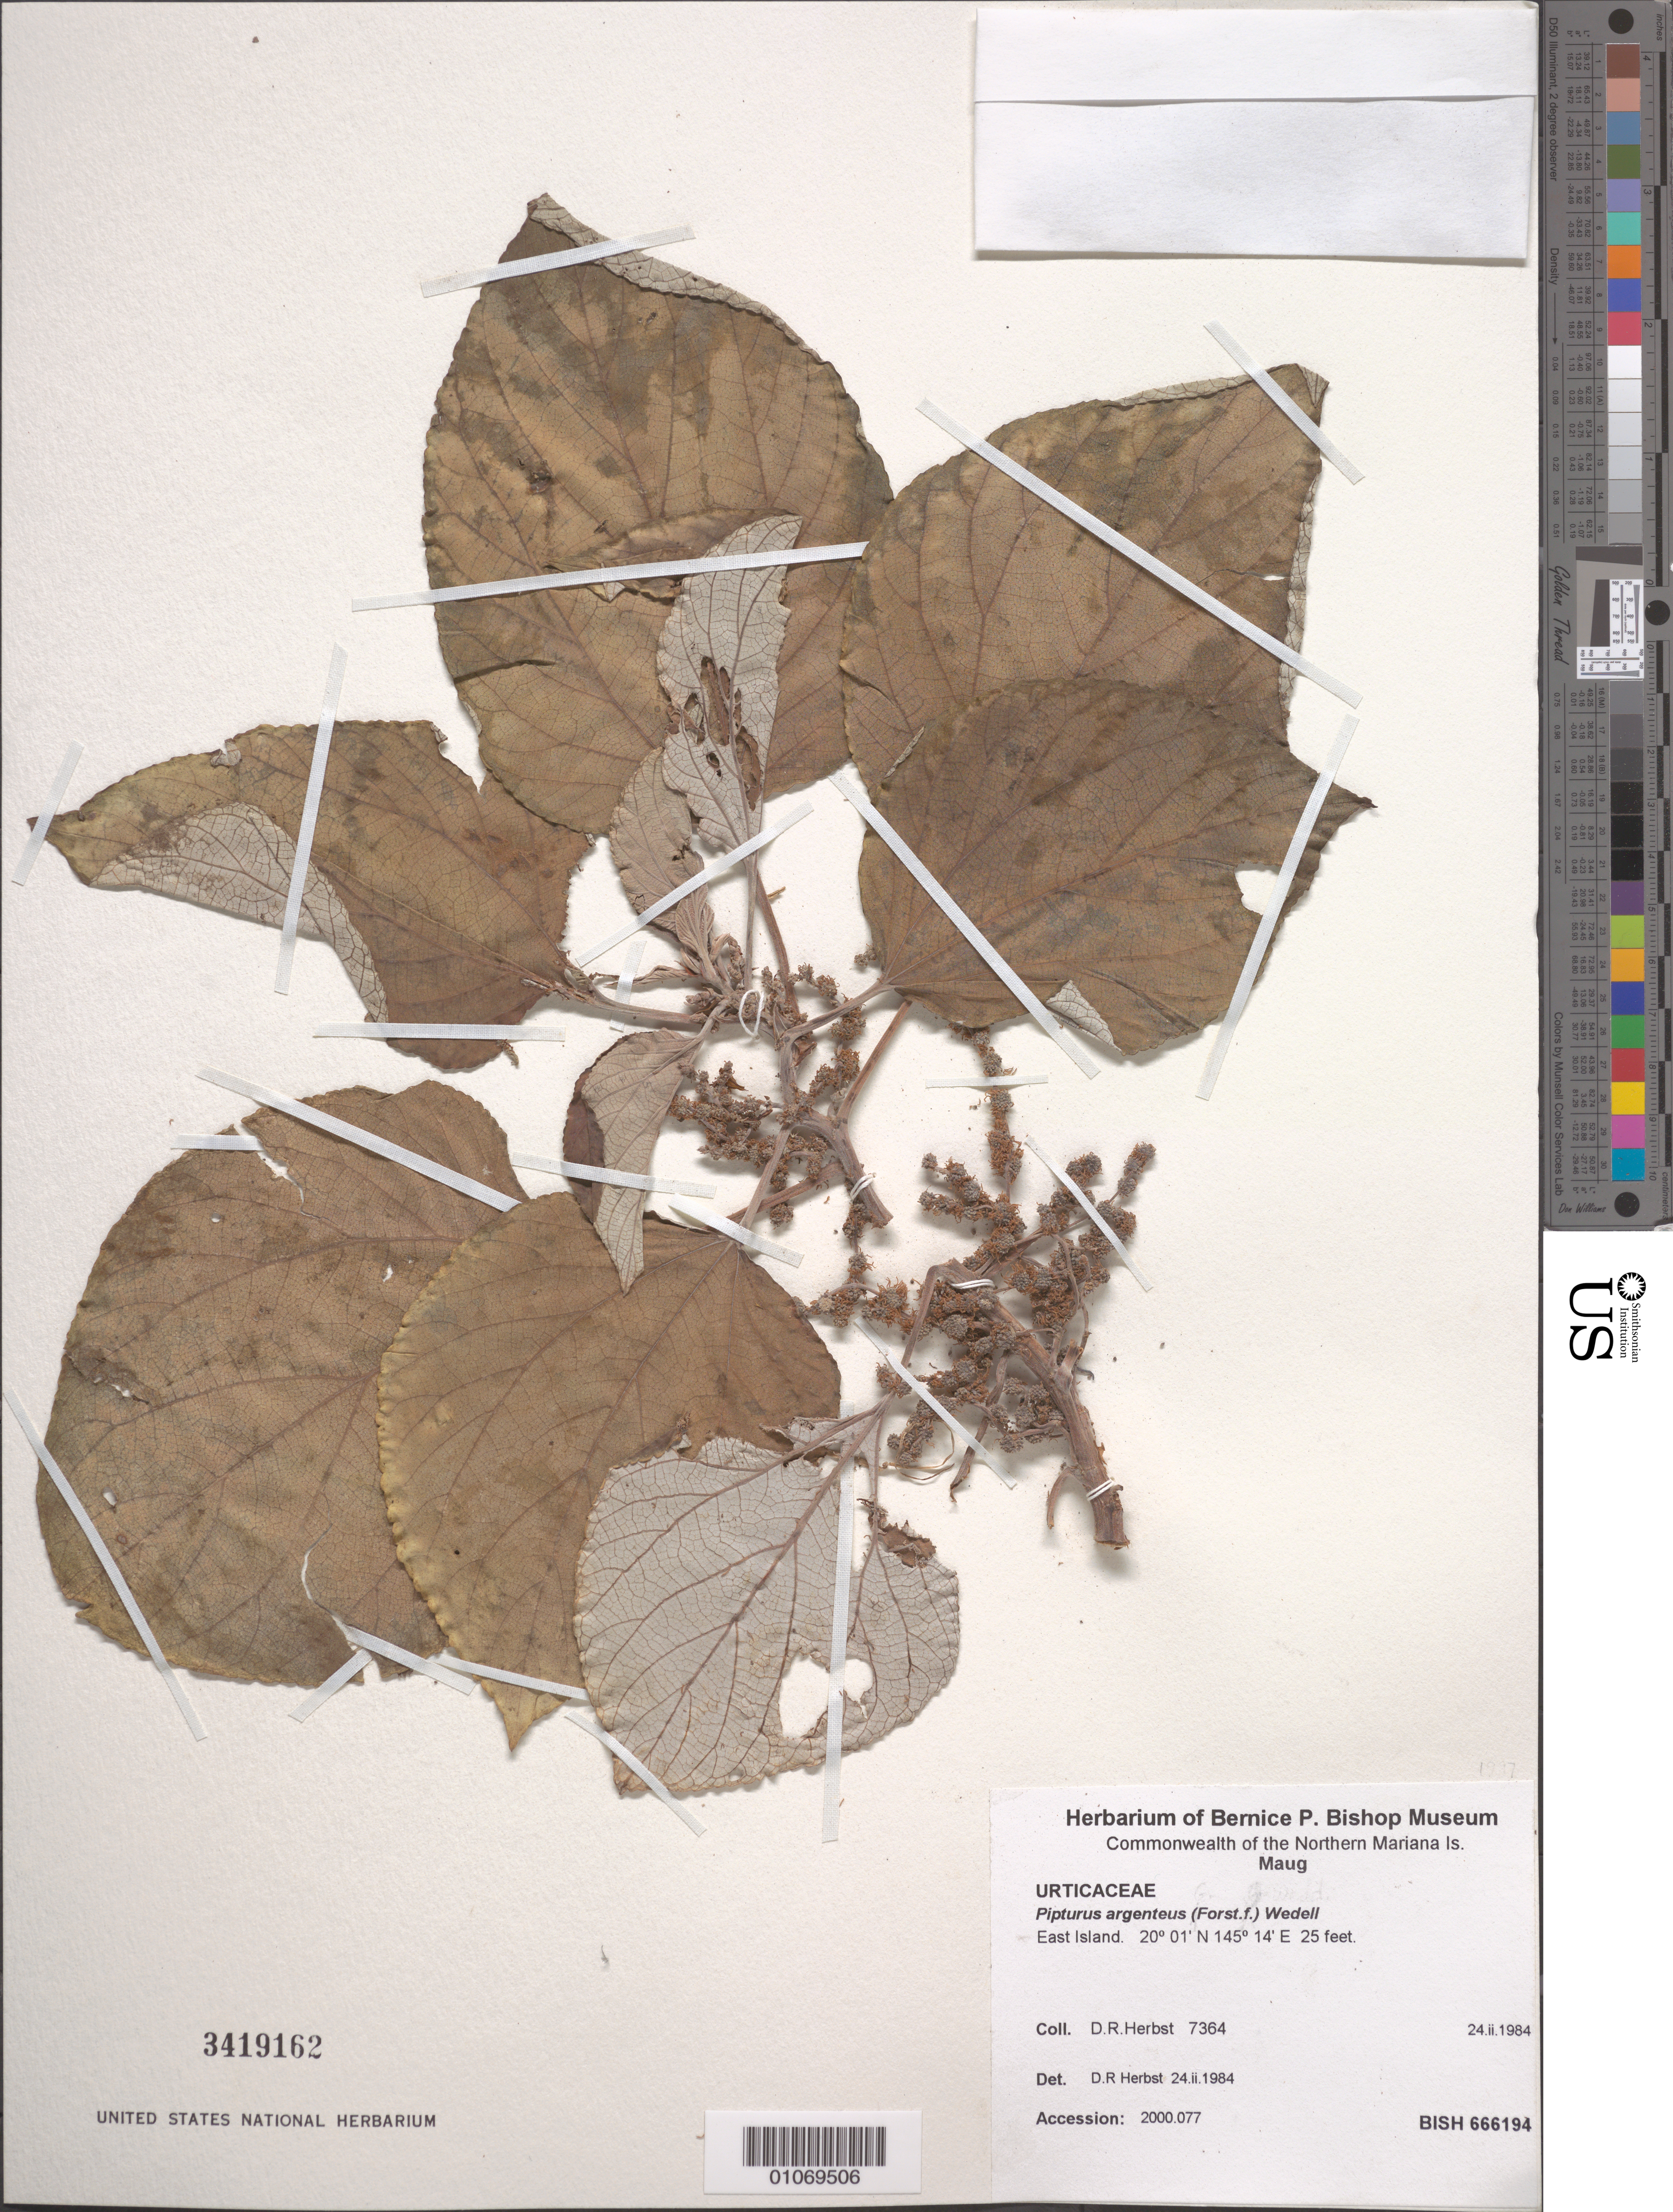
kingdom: Plantae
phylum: Tracheophyta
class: Magnoliopsida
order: Rosales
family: Urticaceae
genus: Pipturus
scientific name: Pipturus argenteus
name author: (G. Forst.) Wedd.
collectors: D. R. Herbst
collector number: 7364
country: Northern Mariana Islands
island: Easter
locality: Easter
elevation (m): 8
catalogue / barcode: US 3419162